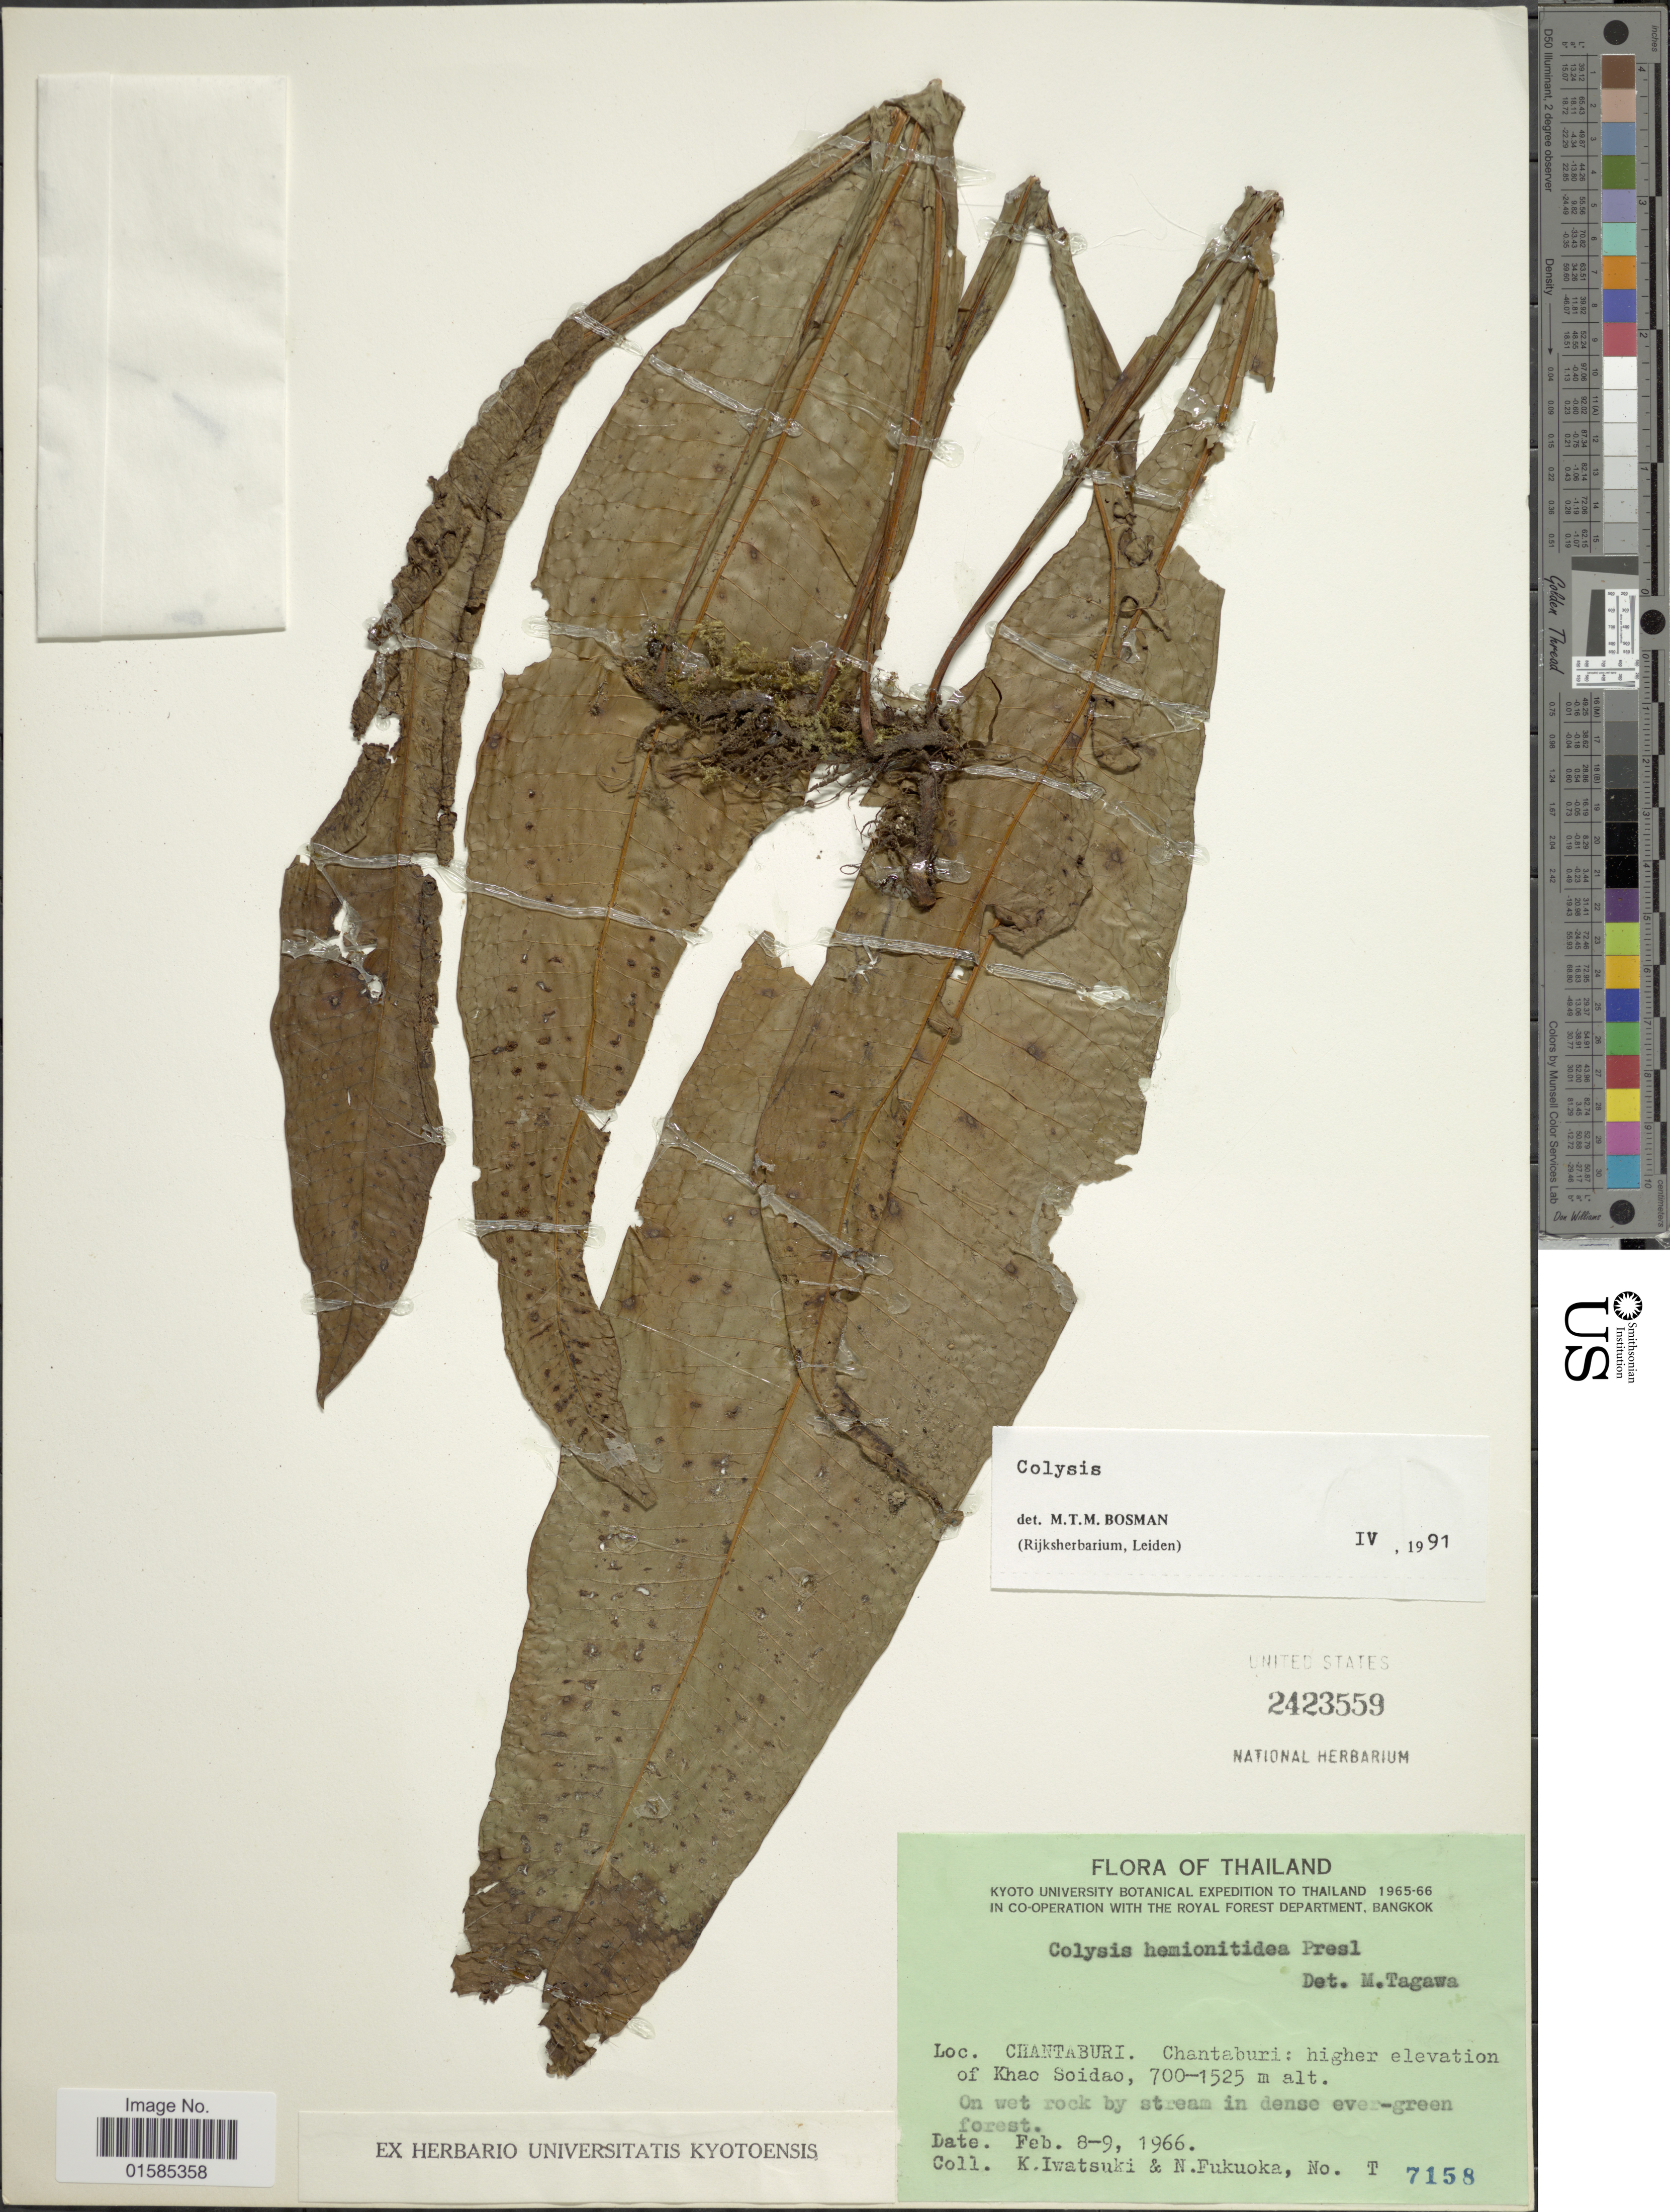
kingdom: Plantae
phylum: Tracheophyta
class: Polypodiopsida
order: Polypodiales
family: Polypodiaceae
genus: Leptochilus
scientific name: Leptochilus hemionitideus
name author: (C. Presl) Noot.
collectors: K. Iwatsuki & N. Fukuoka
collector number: T 7158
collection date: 1966-02-08/1966-02-09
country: Thailand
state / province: Chanthaburi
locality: Thailand, Kyoto University Botanical Expedition to Thailand, Chantaburi. Chantaburi: higher elevation of Khao Soidao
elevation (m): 700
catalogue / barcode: US 2423559